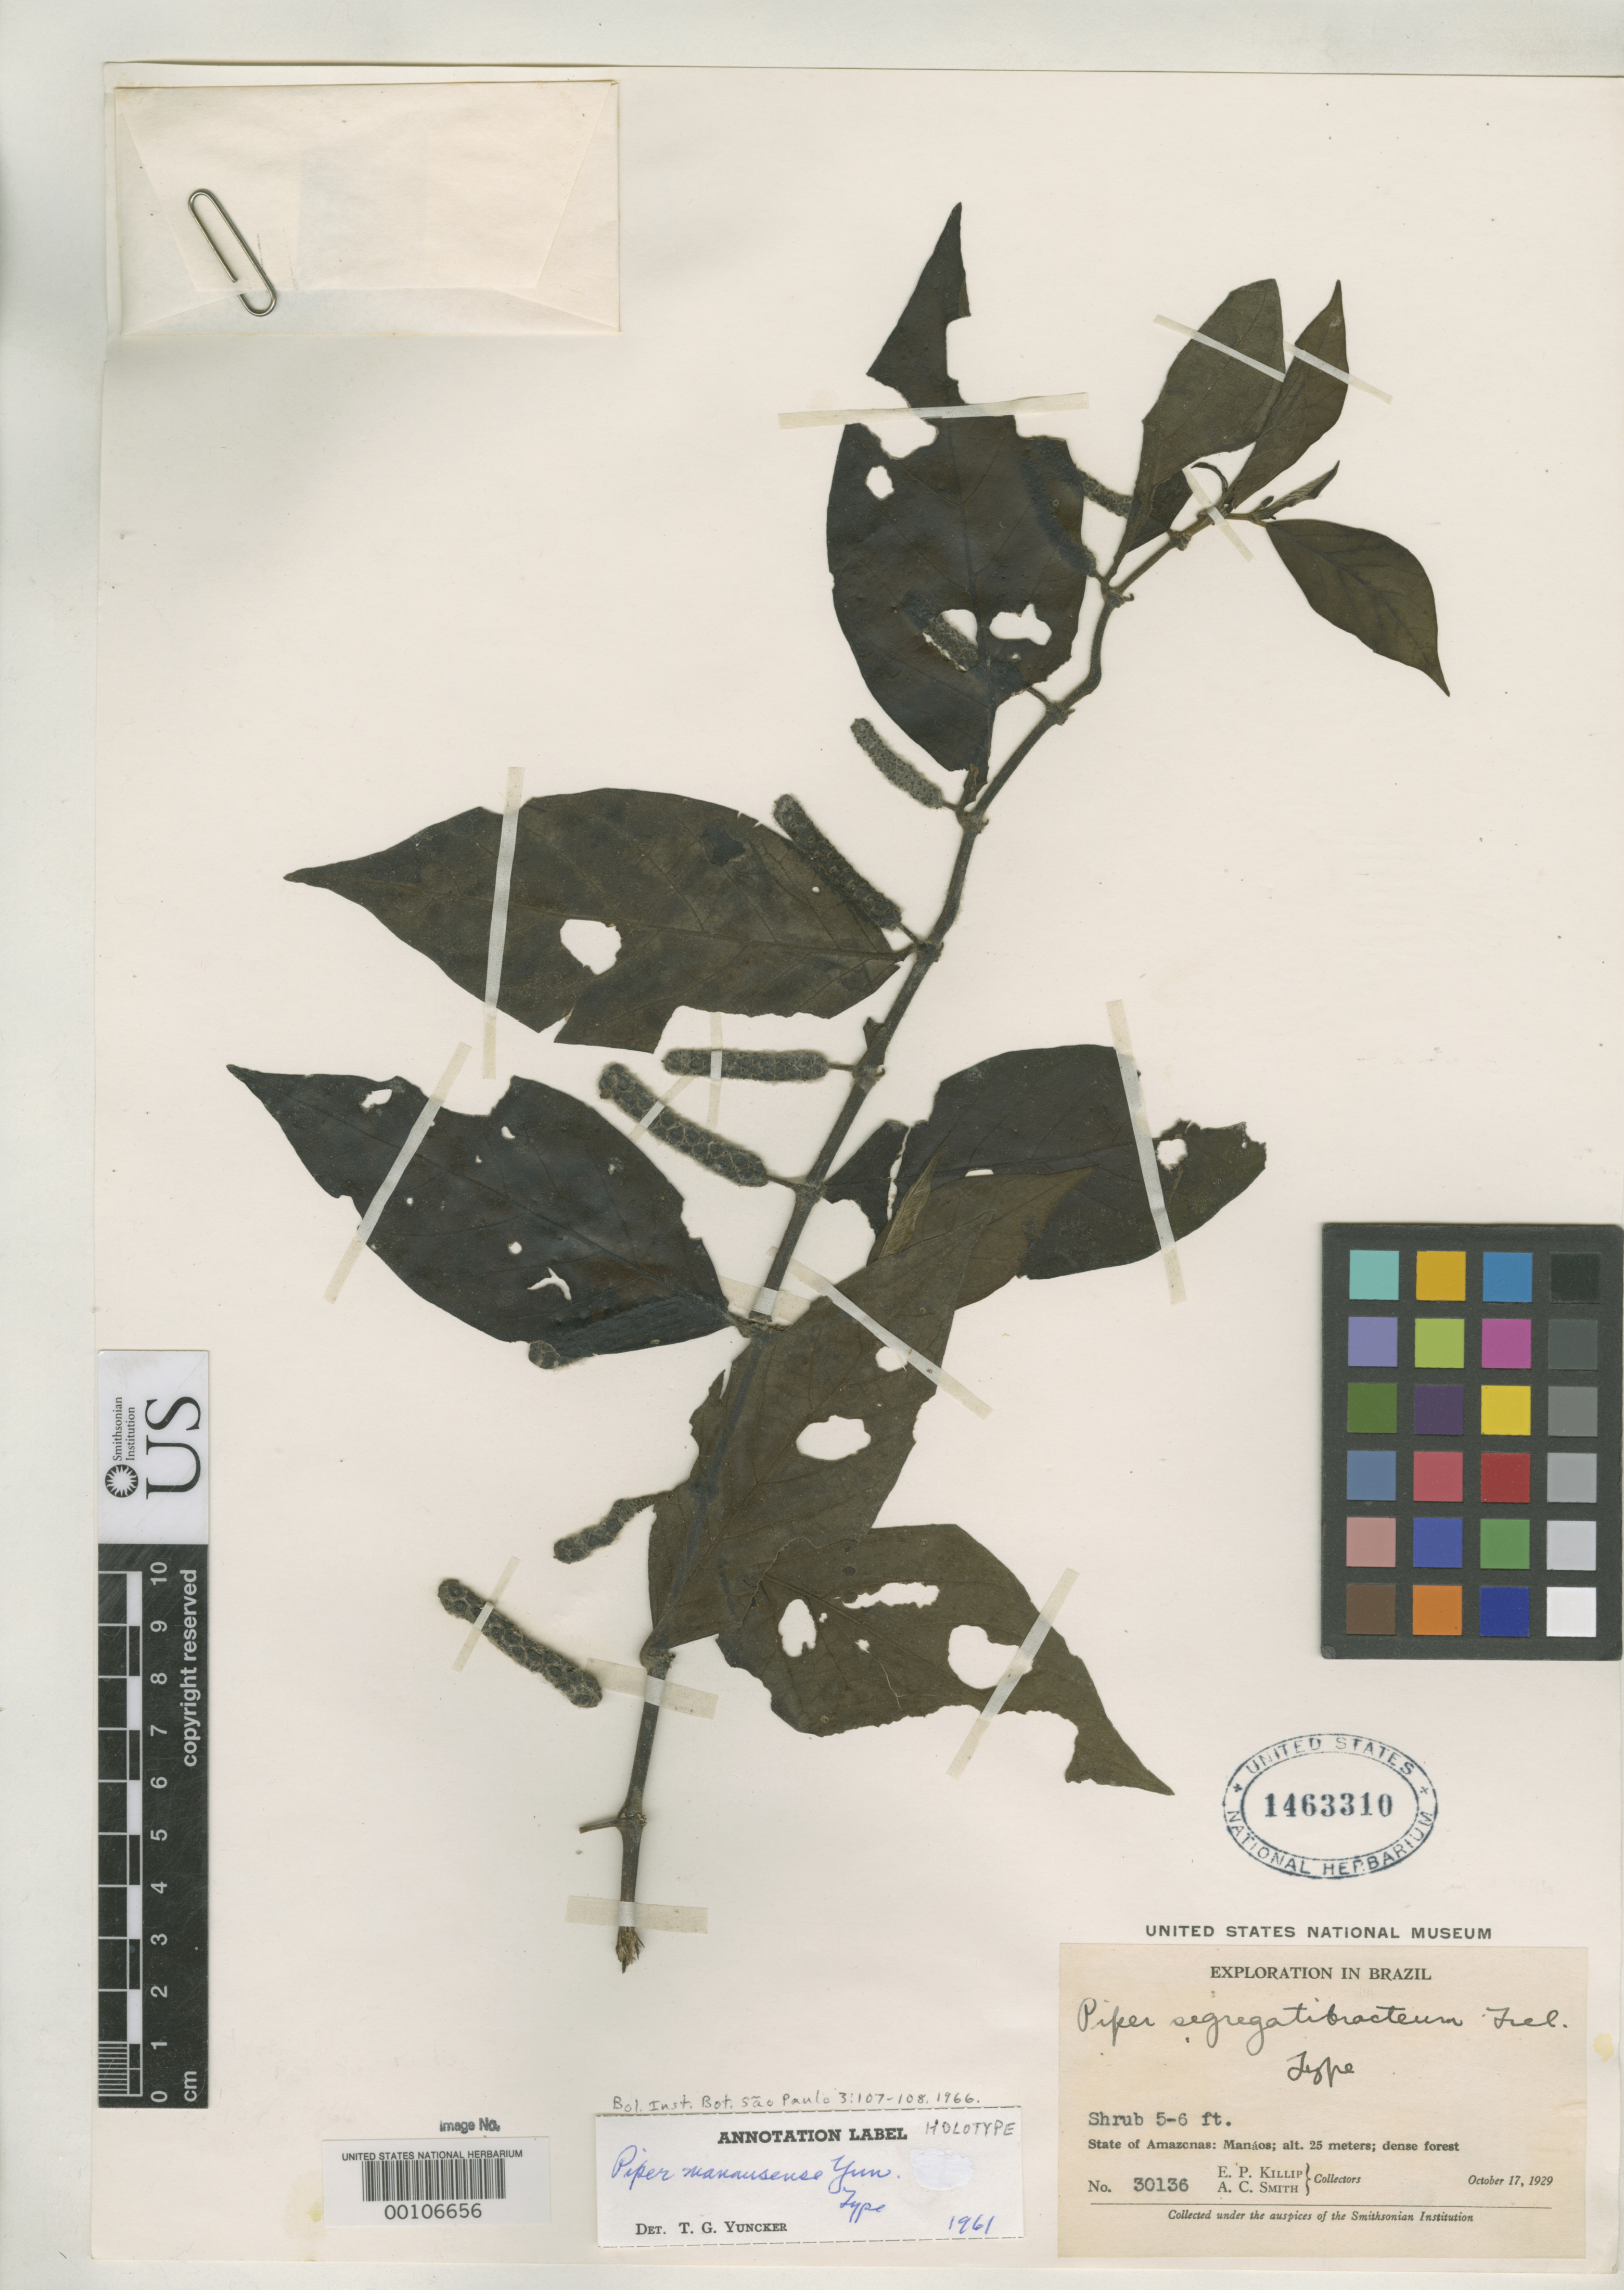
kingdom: Plantae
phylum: Tracheophyta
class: Magnoliopsida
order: Piperales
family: Piperaceae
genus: Piper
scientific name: Piper manausense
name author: Yunck.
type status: Holotype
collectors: E. P. Killip & A. C. Smith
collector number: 301136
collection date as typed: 17 Oct 1929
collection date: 1929-10-17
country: Brazil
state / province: Amazonas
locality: Manaos.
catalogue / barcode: US 1463310